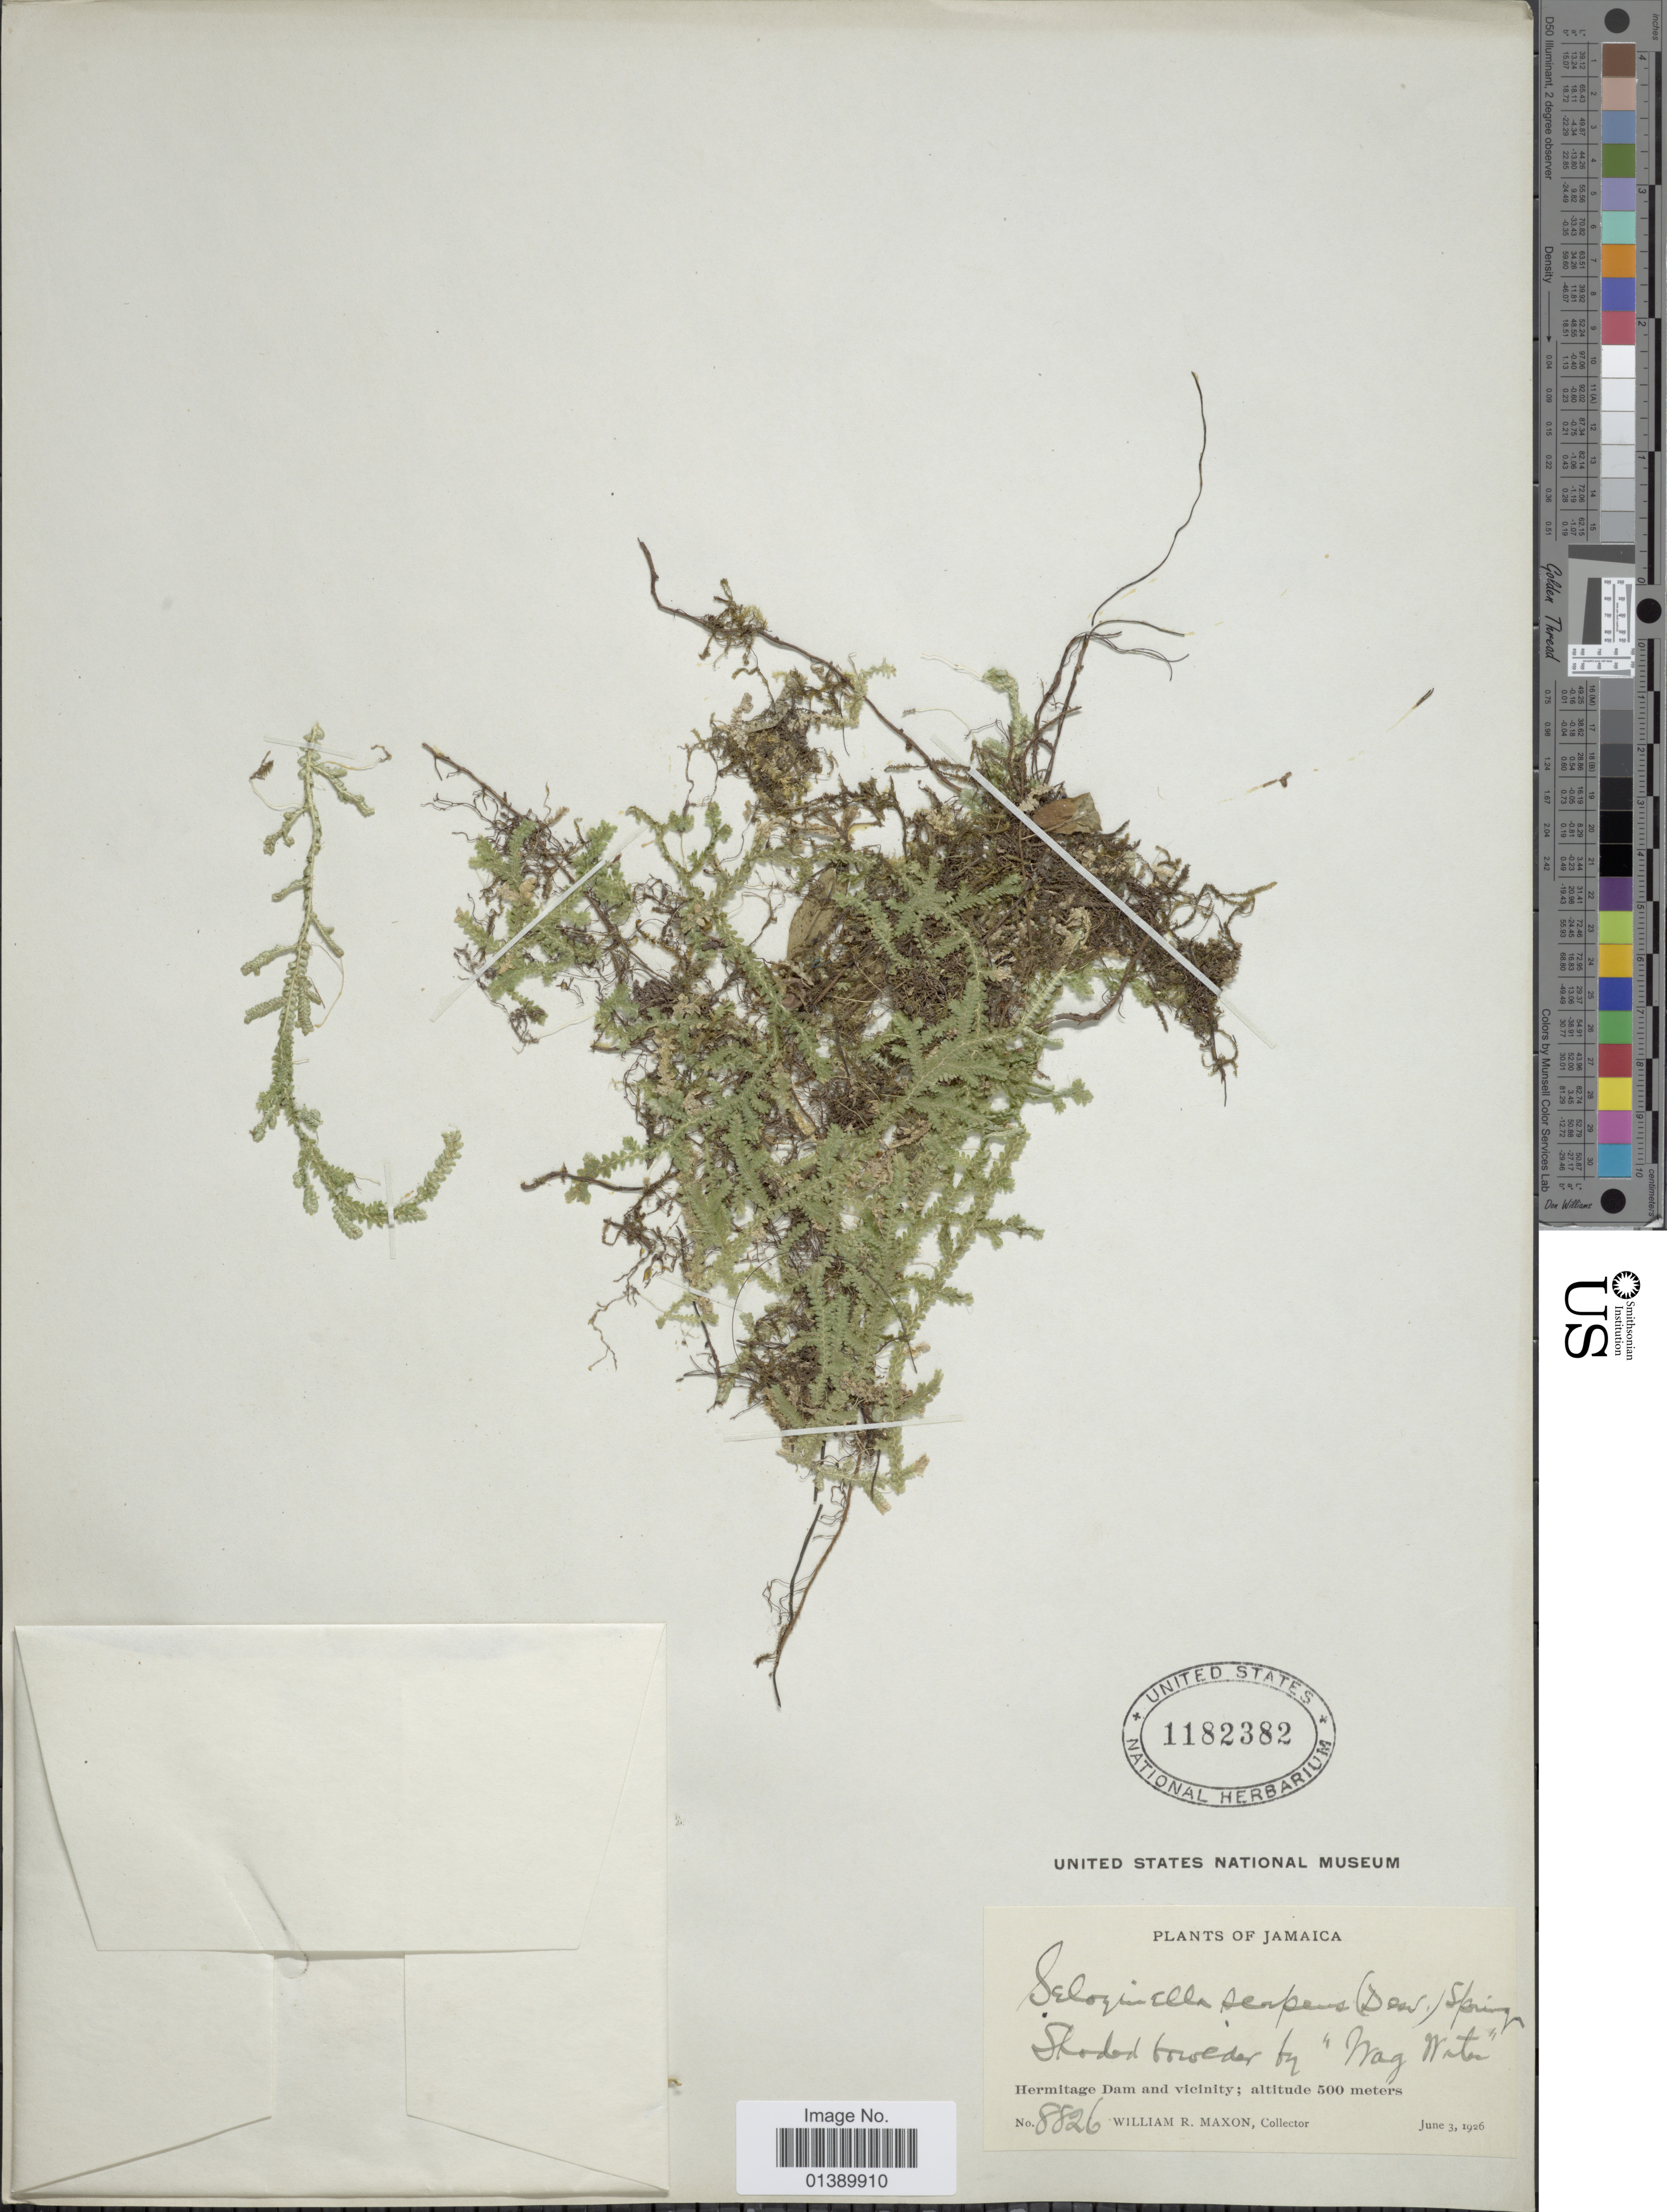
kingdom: Plantae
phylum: Tracheophyta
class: Lycopodiopsida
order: Selaginellales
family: Selaginellaceae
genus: Selaginella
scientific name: Selaginella serpens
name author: (Desv. ex Poir.) Spring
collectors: W. R. Maxon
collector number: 8826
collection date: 1926-06-03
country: Jamaica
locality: Hermitage Dam and vicinity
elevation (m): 500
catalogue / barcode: US 1182382